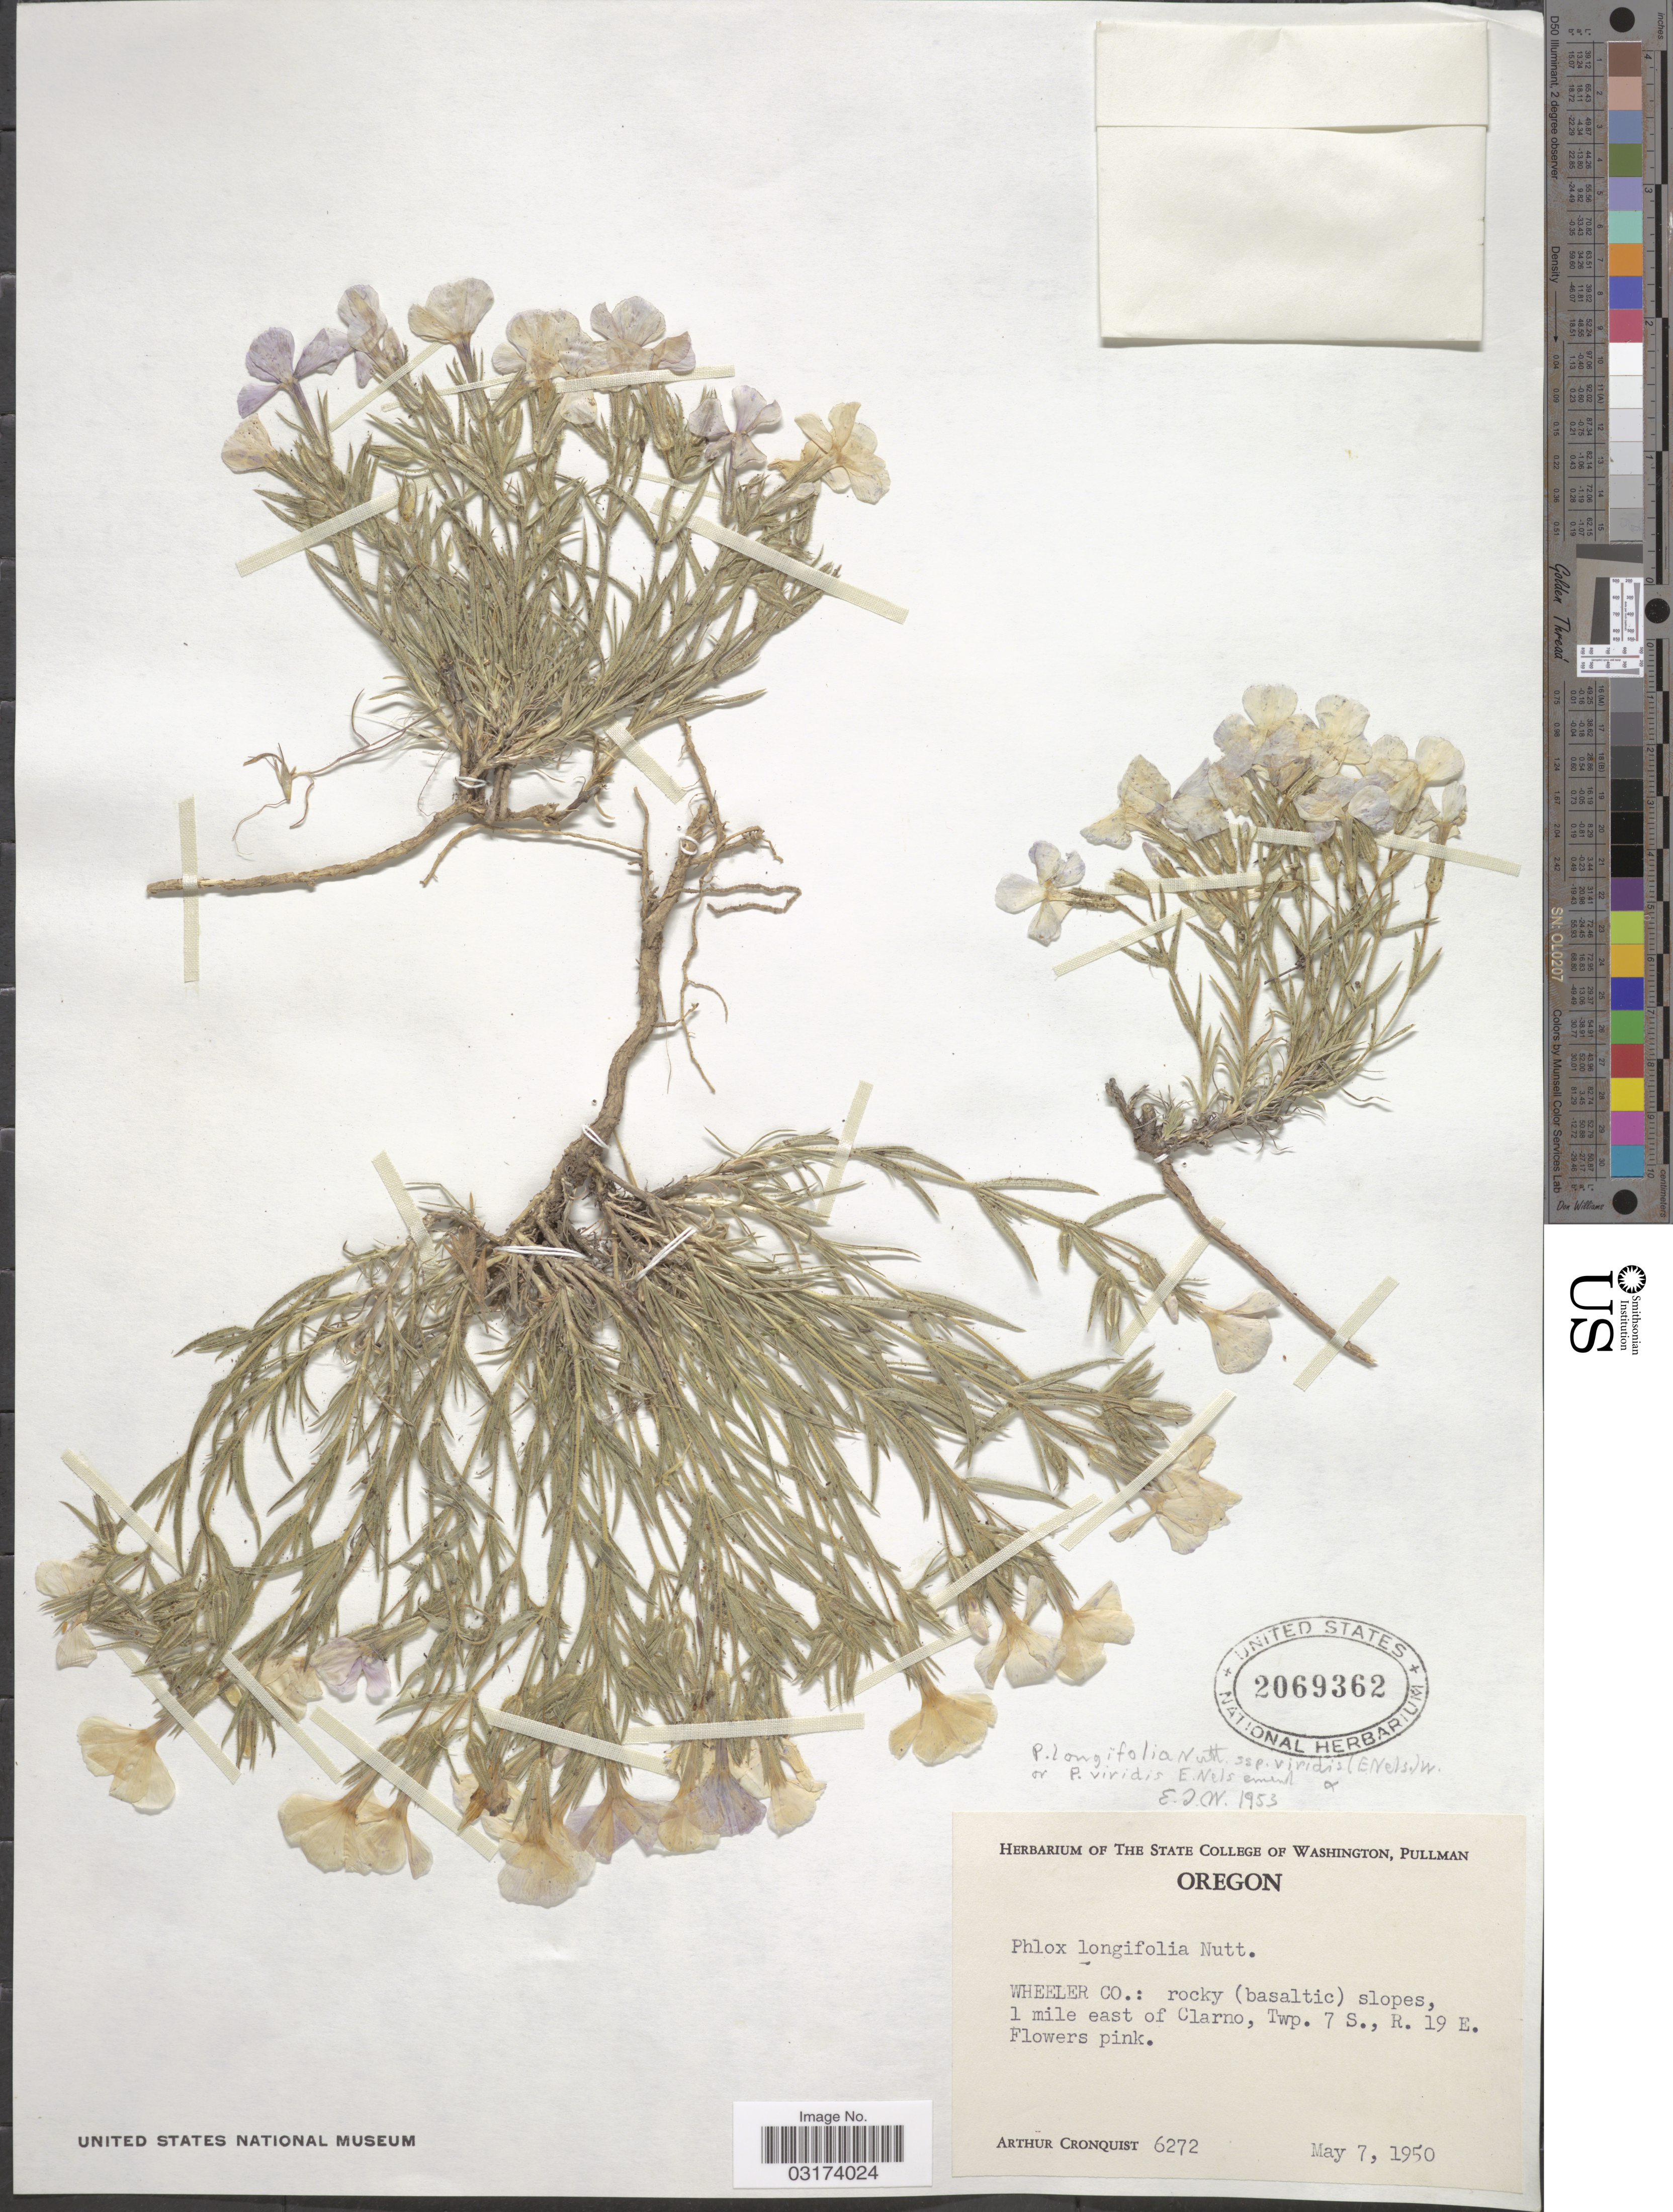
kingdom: Plantae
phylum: Tracheophyta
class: Magnoliopsida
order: Ericales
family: Polemoniaceae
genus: Phlox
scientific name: Phlox viridis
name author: E.E. Nelson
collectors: A. J. Cronquist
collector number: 6272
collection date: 1950-05-07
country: United States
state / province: Oregon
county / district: Wheeler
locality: Wheeler Co.: rocky (basaltic) slopes, 1 mile east of Clarno, Twp. 7 S., R. 19 E.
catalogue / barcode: US 2069362